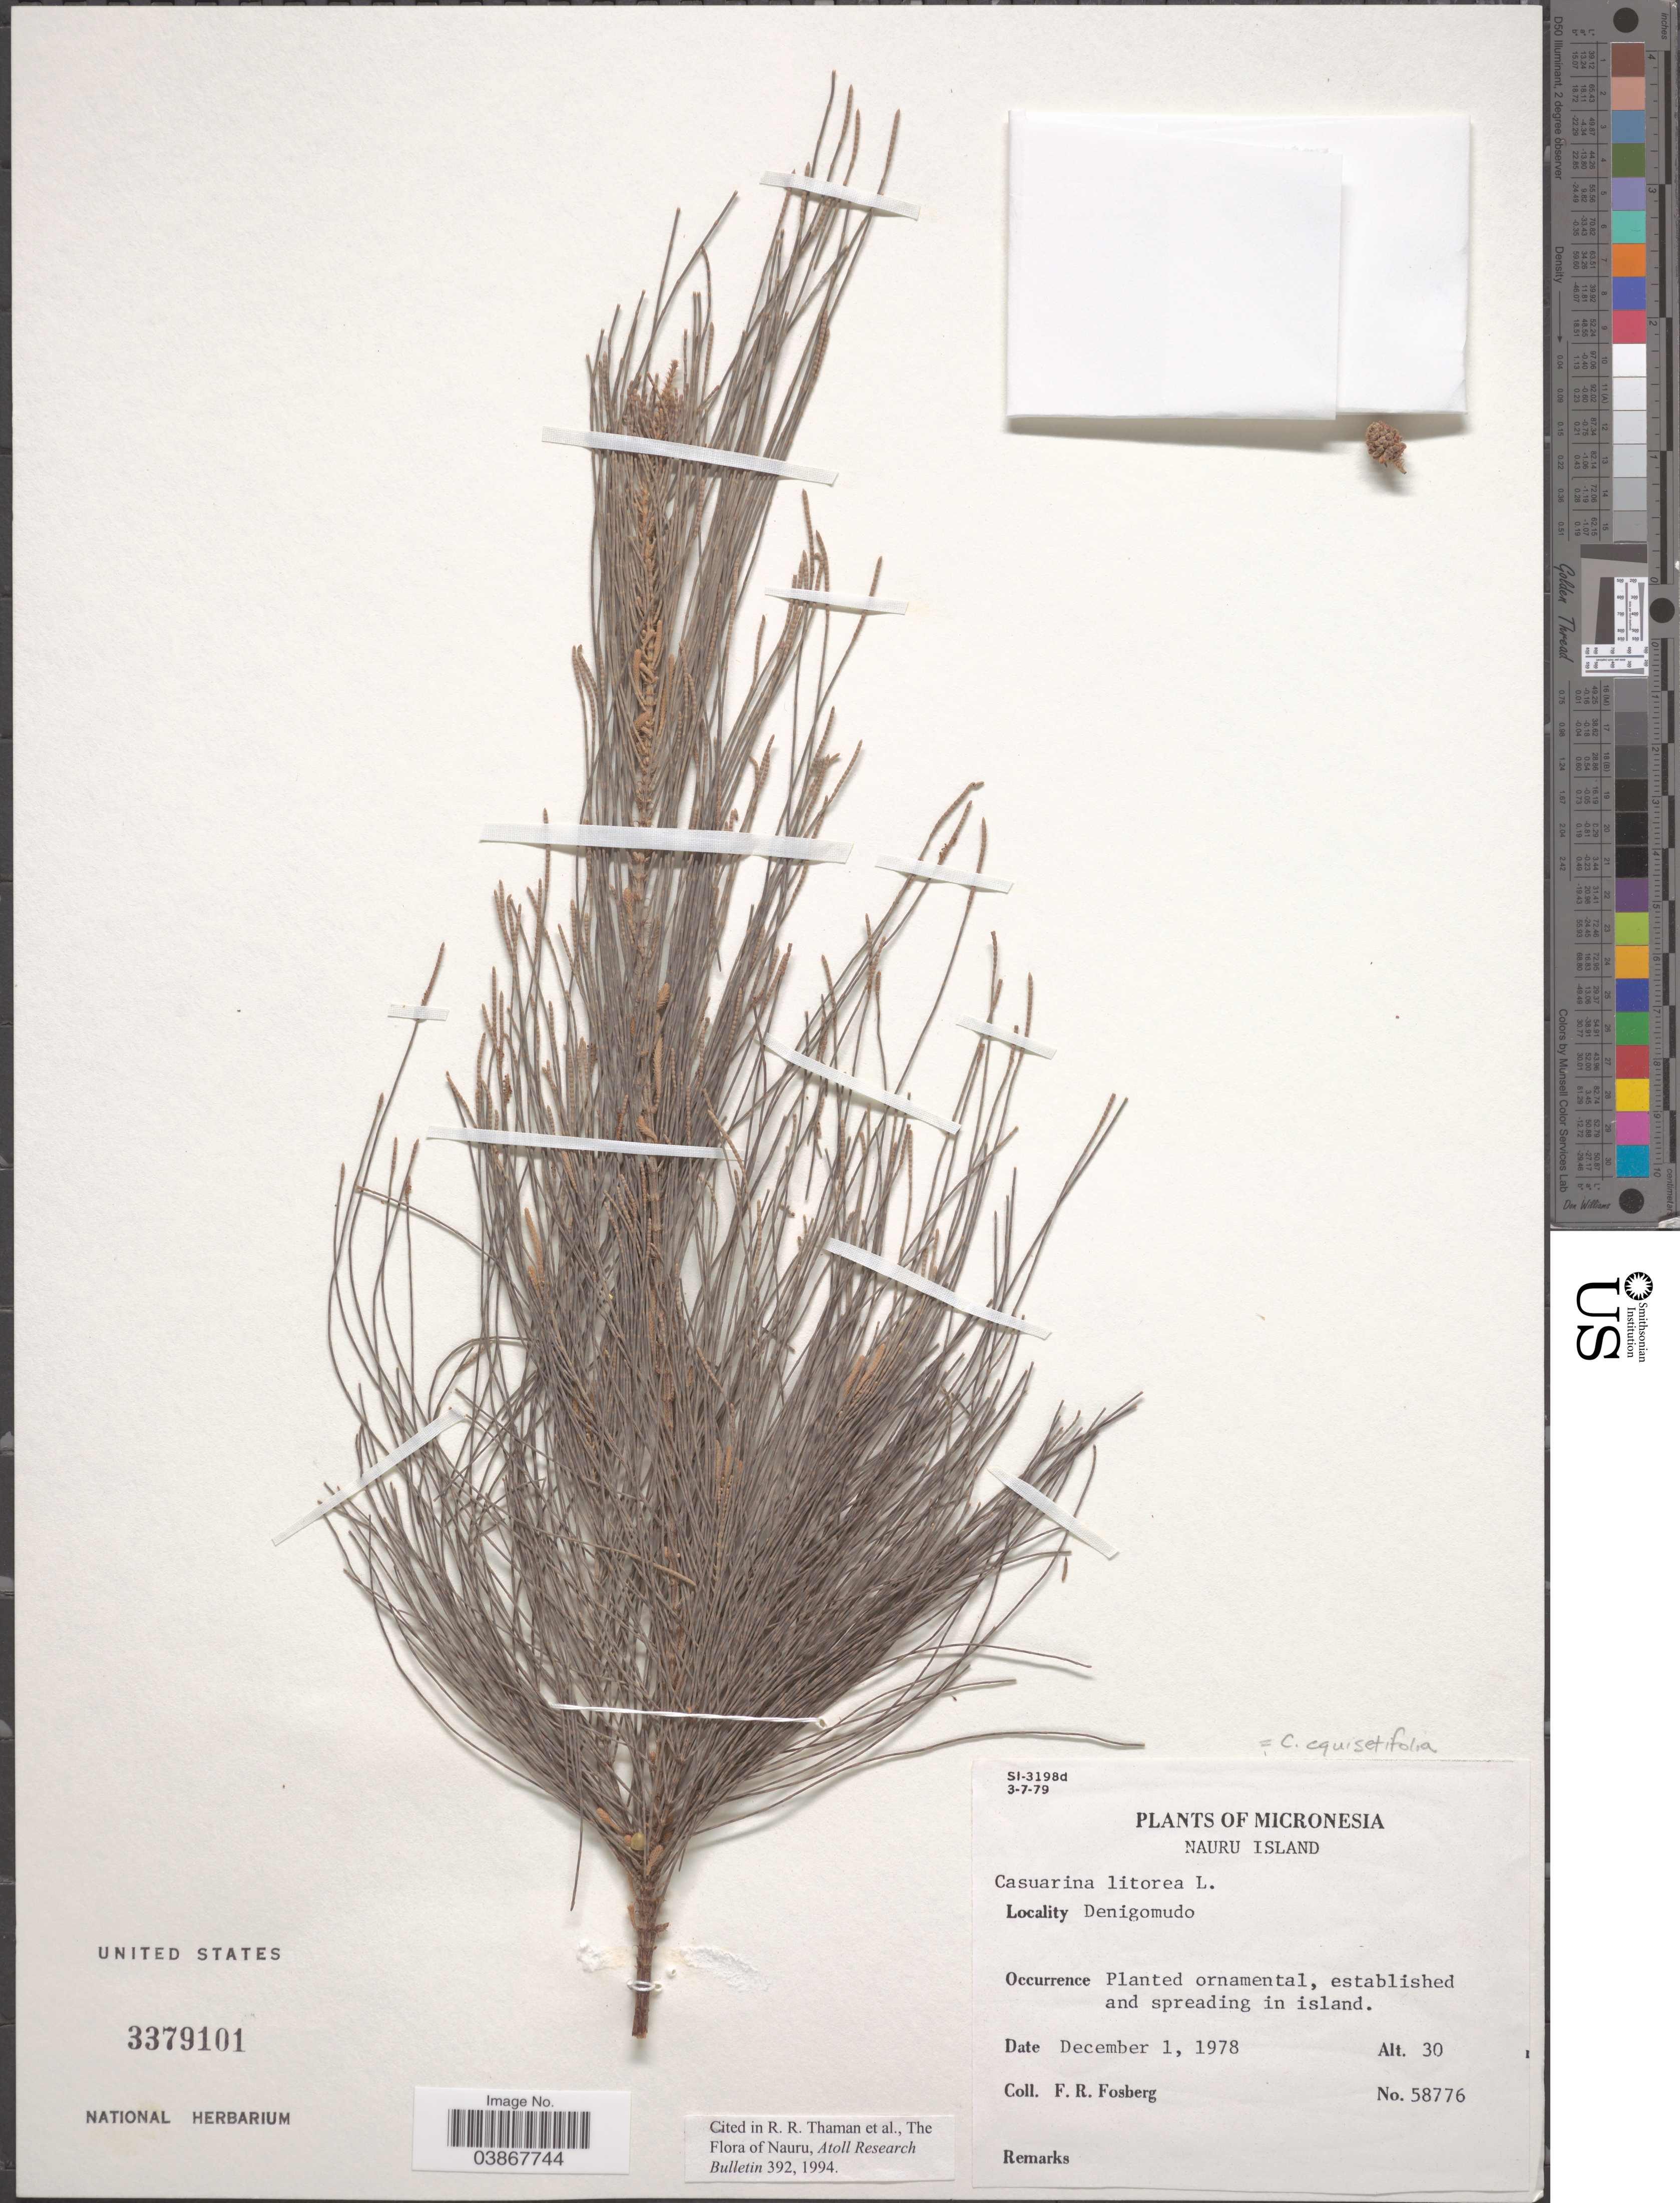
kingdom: Plantae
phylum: Tracheophyta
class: Magnoliopsida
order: Fagales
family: Casuarinaceae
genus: Casuarina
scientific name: Casuarina equisetifolia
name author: L.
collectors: F. R. Fosberg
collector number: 58776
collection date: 1978-12-01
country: Nauru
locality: Micronesia. Nauru Island. Denigomudo.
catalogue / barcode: US 3379101